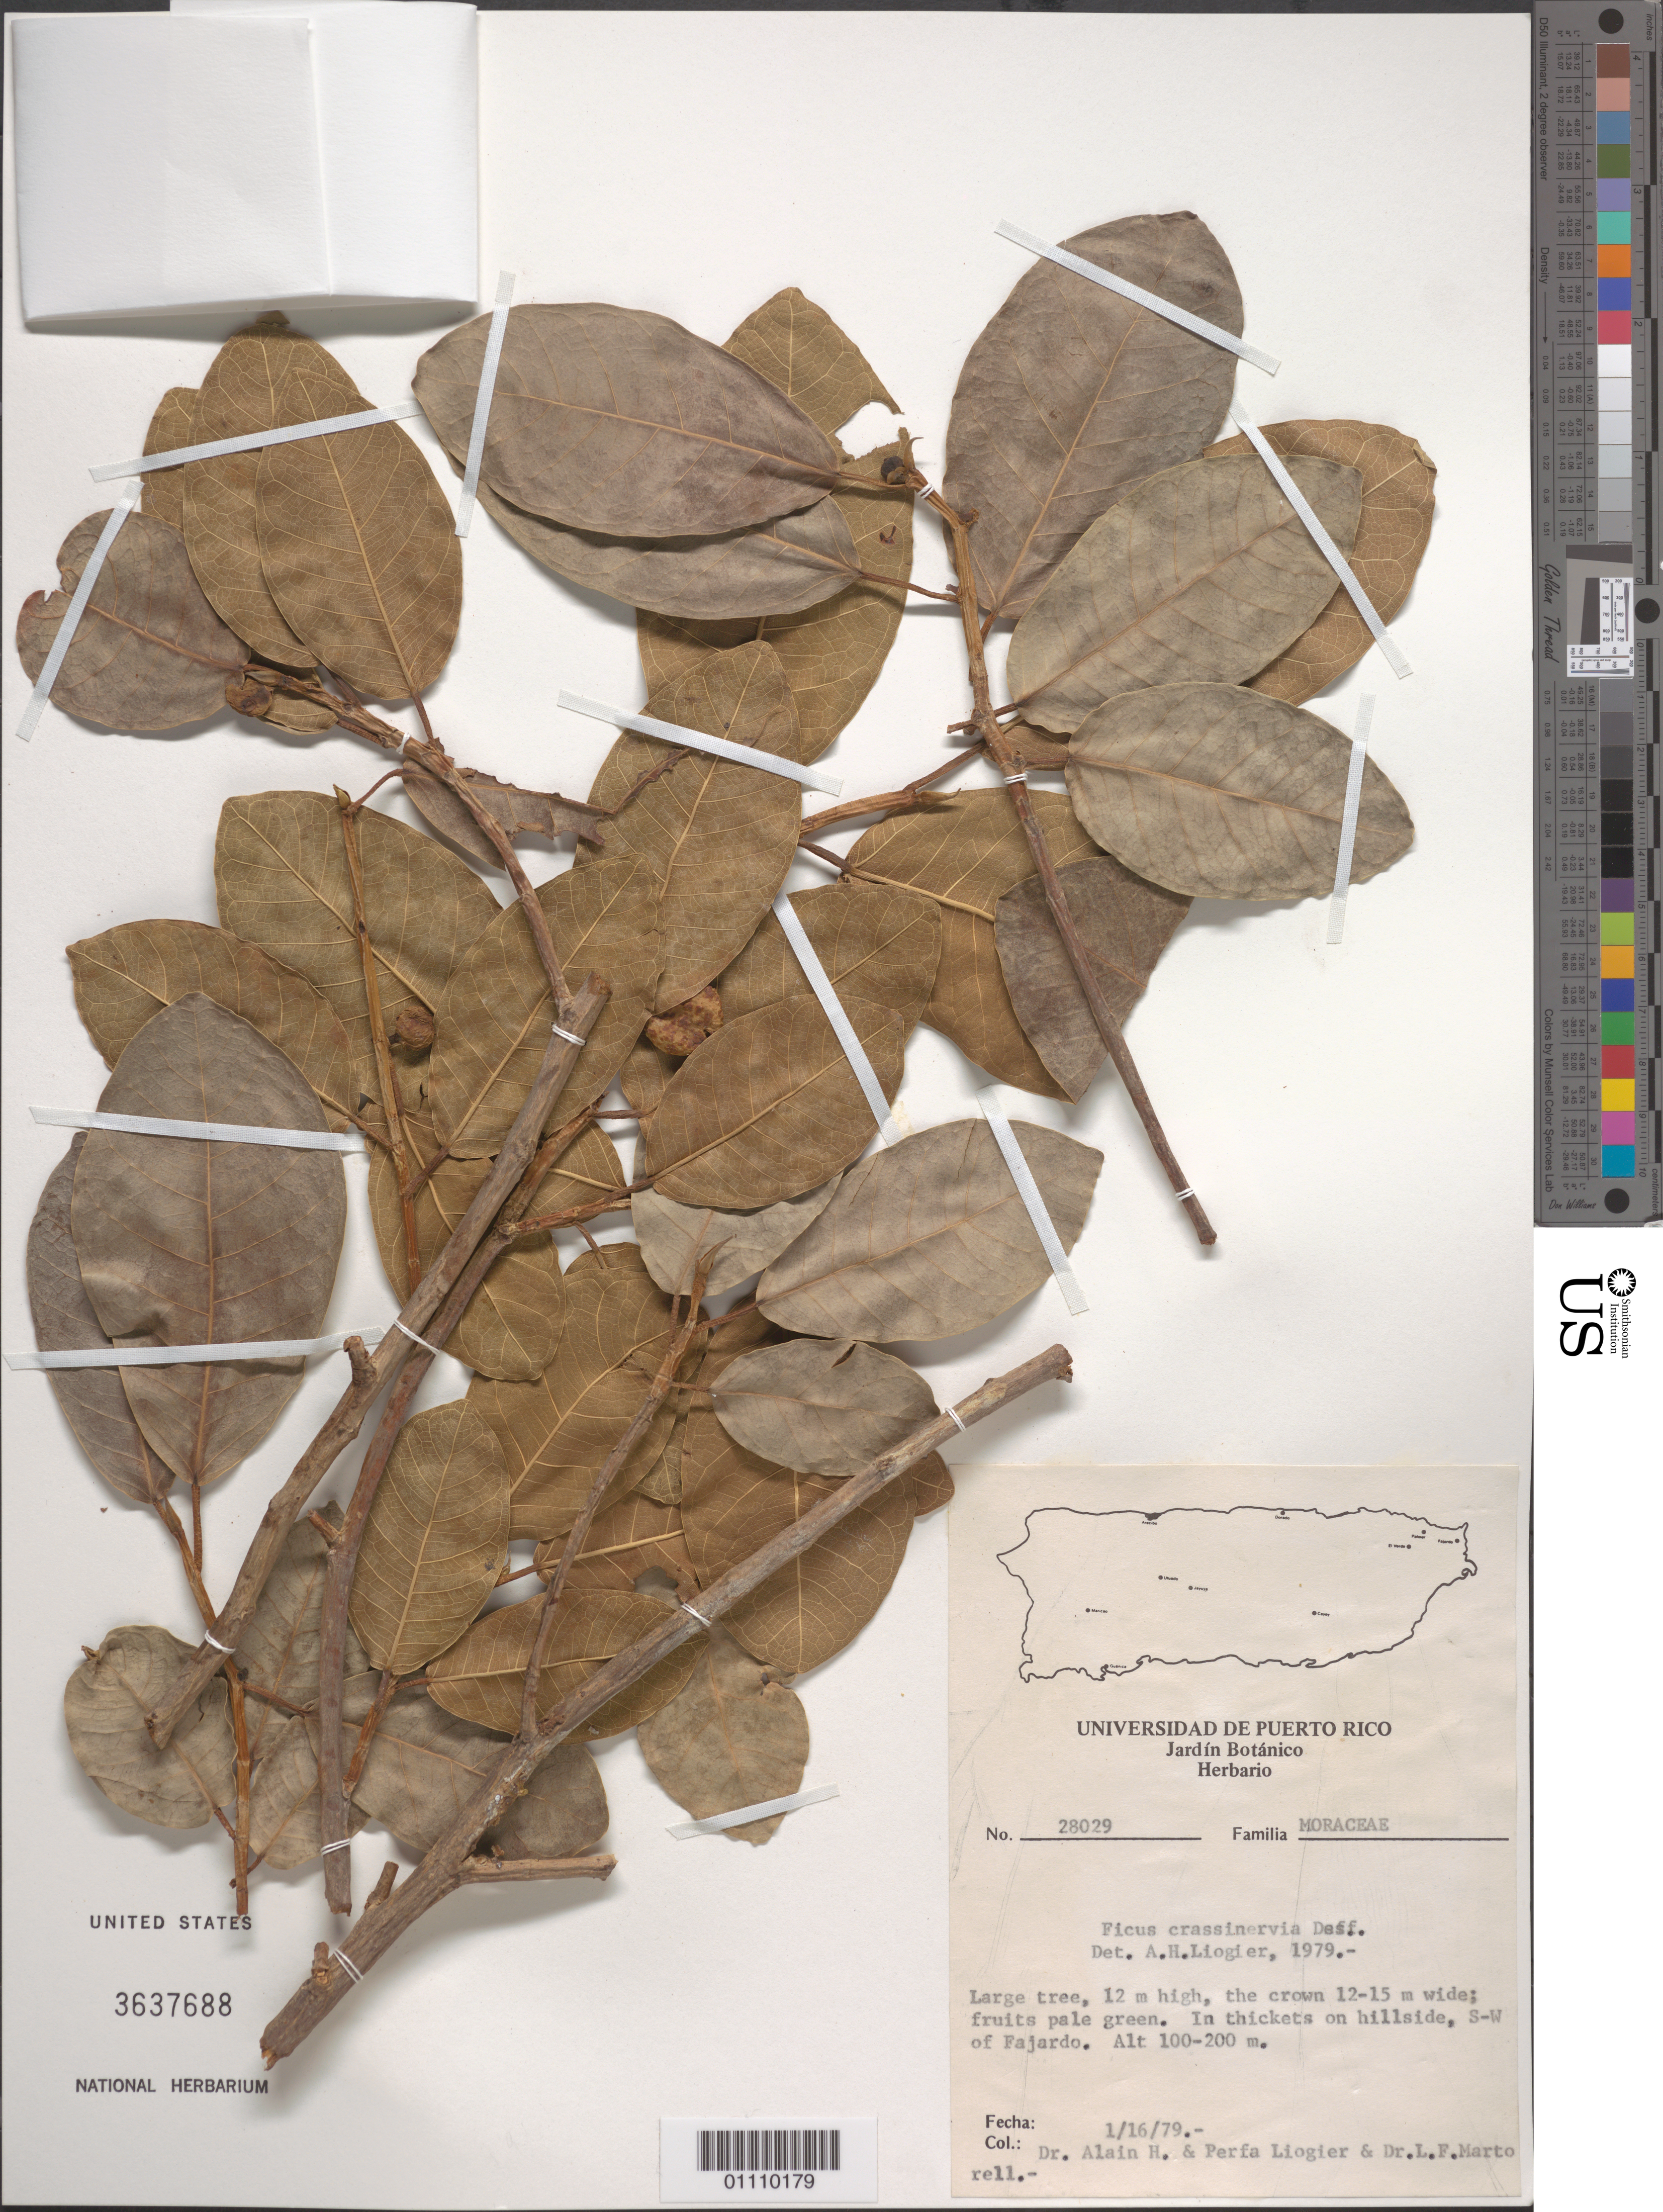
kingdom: Plantae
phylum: Tracheophyta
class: Magnoliopsida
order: Rosales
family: Moraceae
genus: Ficus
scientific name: Ficus crassinervia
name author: Desf. ex Willd.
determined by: Liogier, Alain H.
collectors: A. H. Liogier, M. P. Liogier & L. Martorell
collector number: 28029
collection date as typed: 16 Jan 1979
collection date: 1979-01-16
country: Puerto Rico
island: Puerto Rico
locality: Fajardo, SW of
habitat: In thickets on hillsides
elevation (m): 100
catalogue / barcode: US 3637688